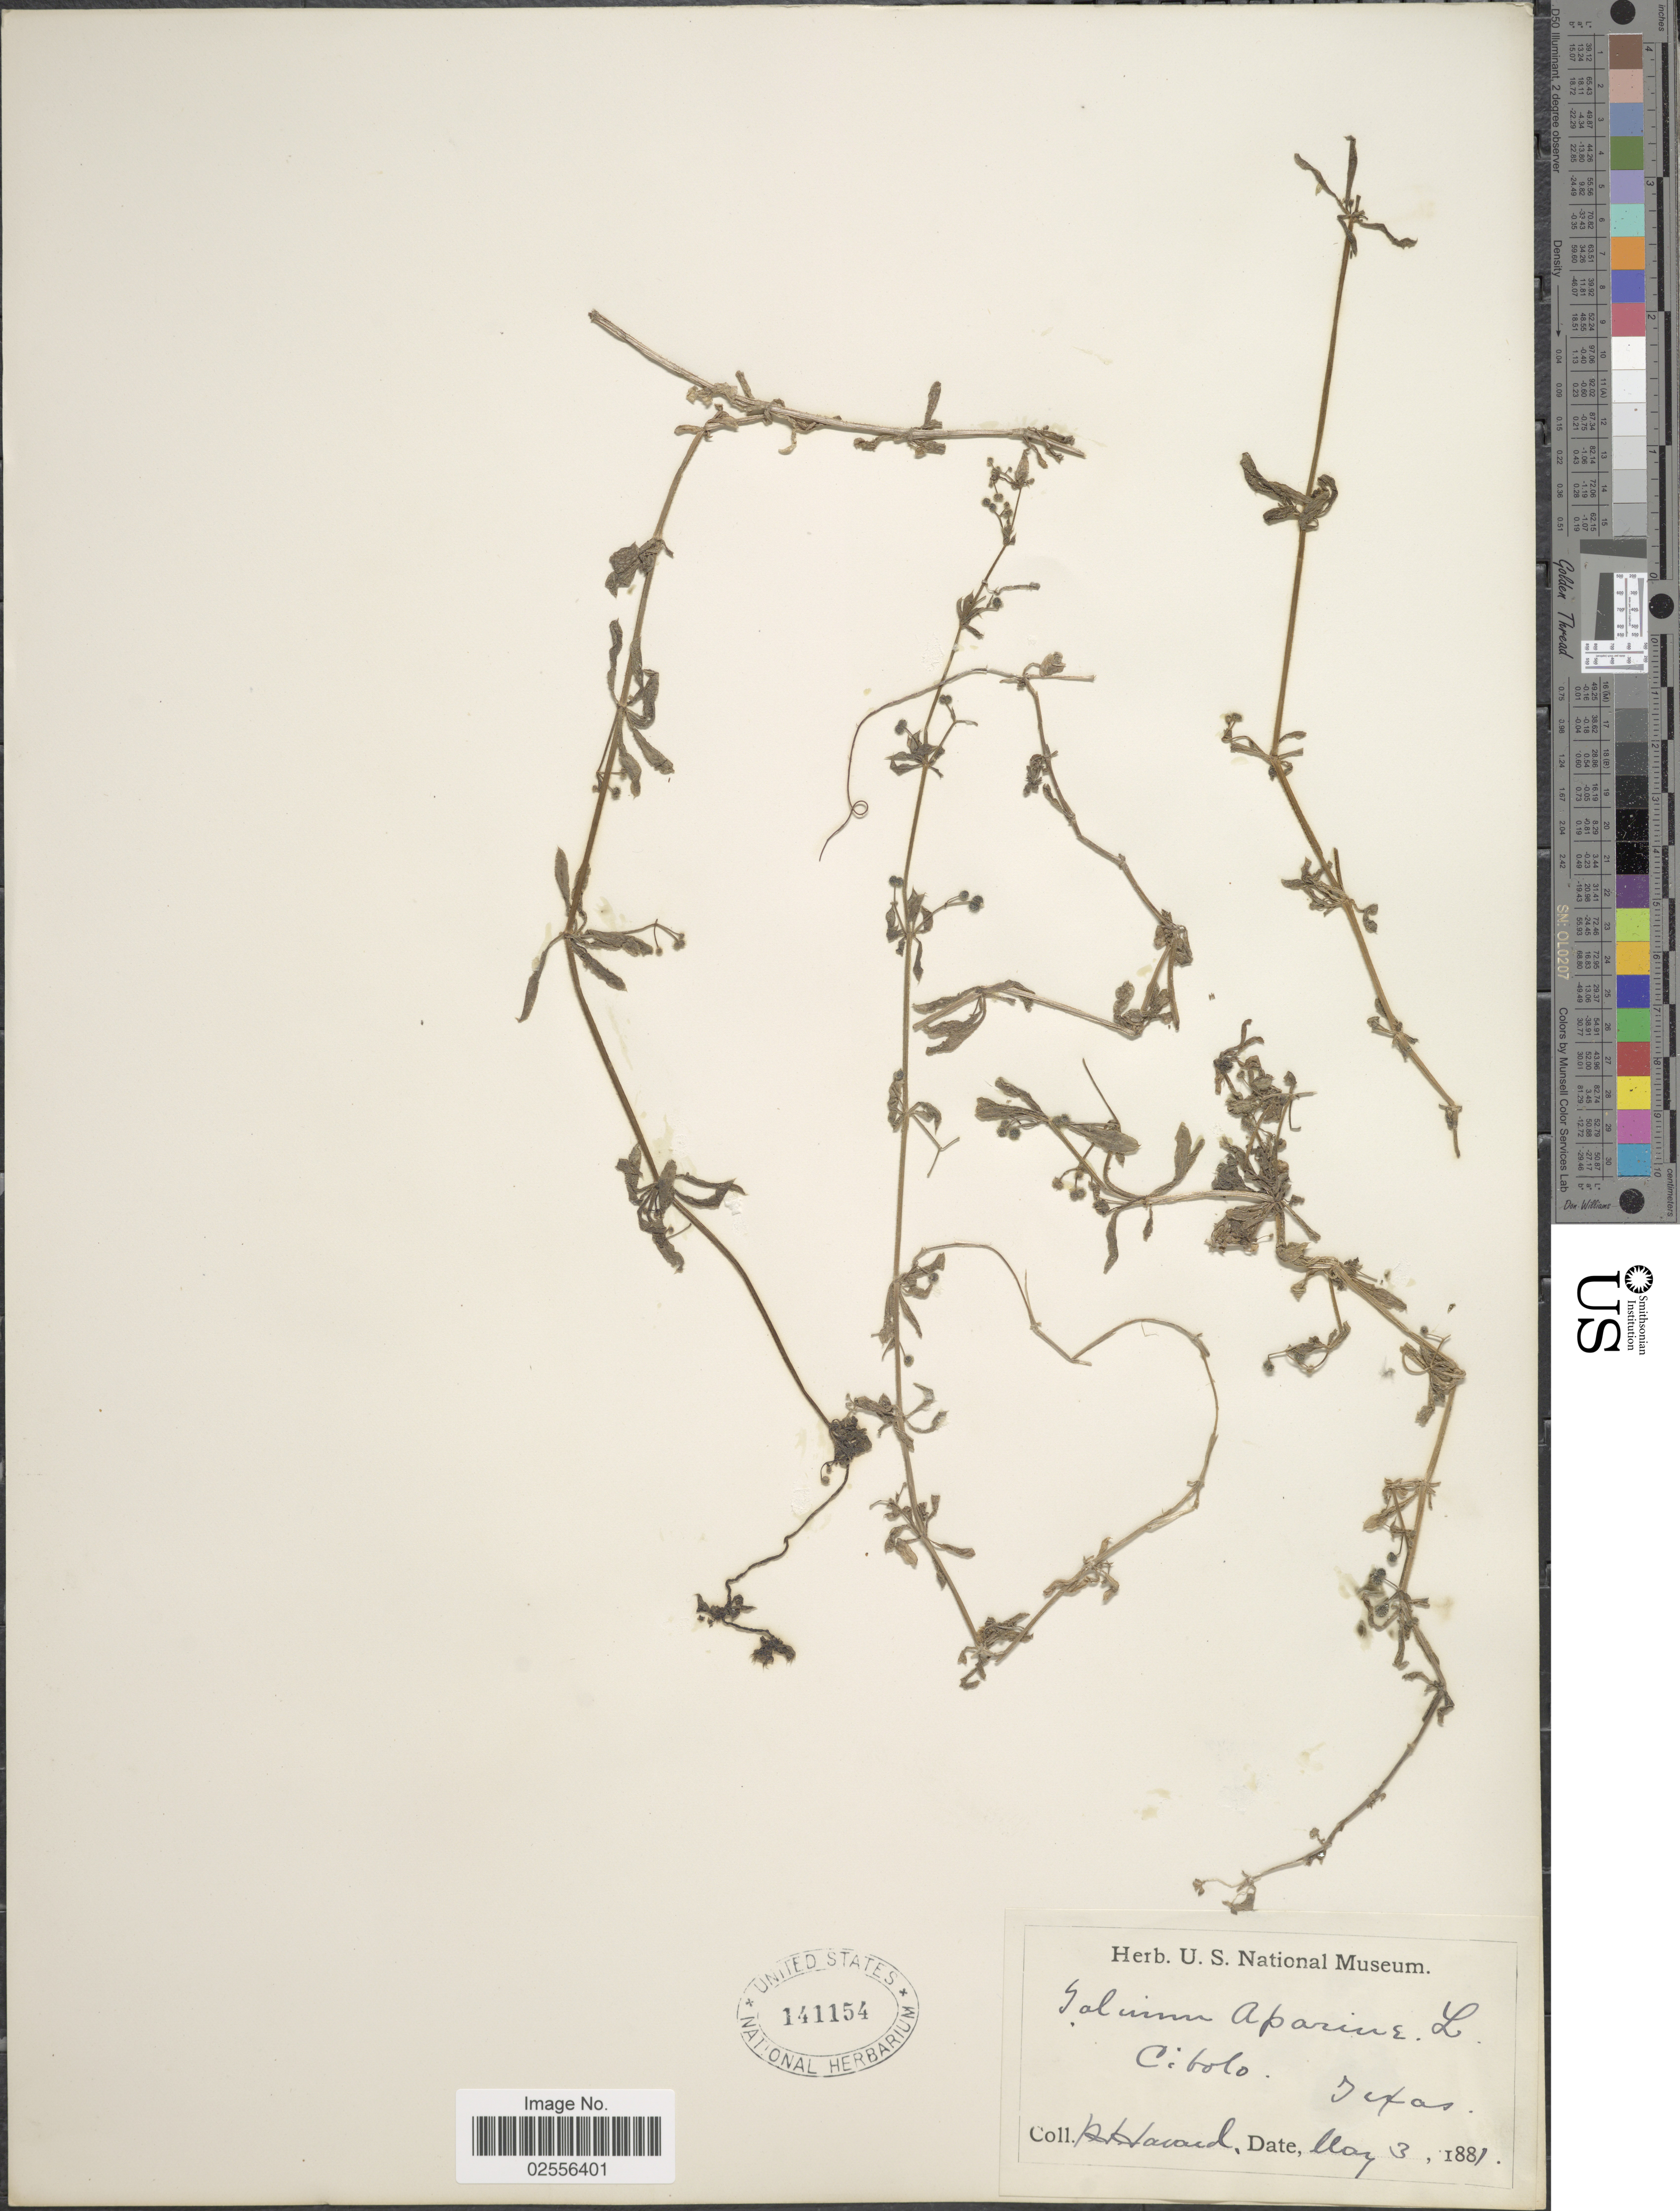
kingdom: Plantae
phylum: Tracheophyta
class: Magnoliopsida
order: Gentianales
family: Rubiaceae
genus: Galium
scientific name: Galium aparine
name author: L.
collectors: A. Havard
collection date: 1881-05-03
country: United States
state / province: Texas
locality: Cibolo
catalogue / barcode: US 141154